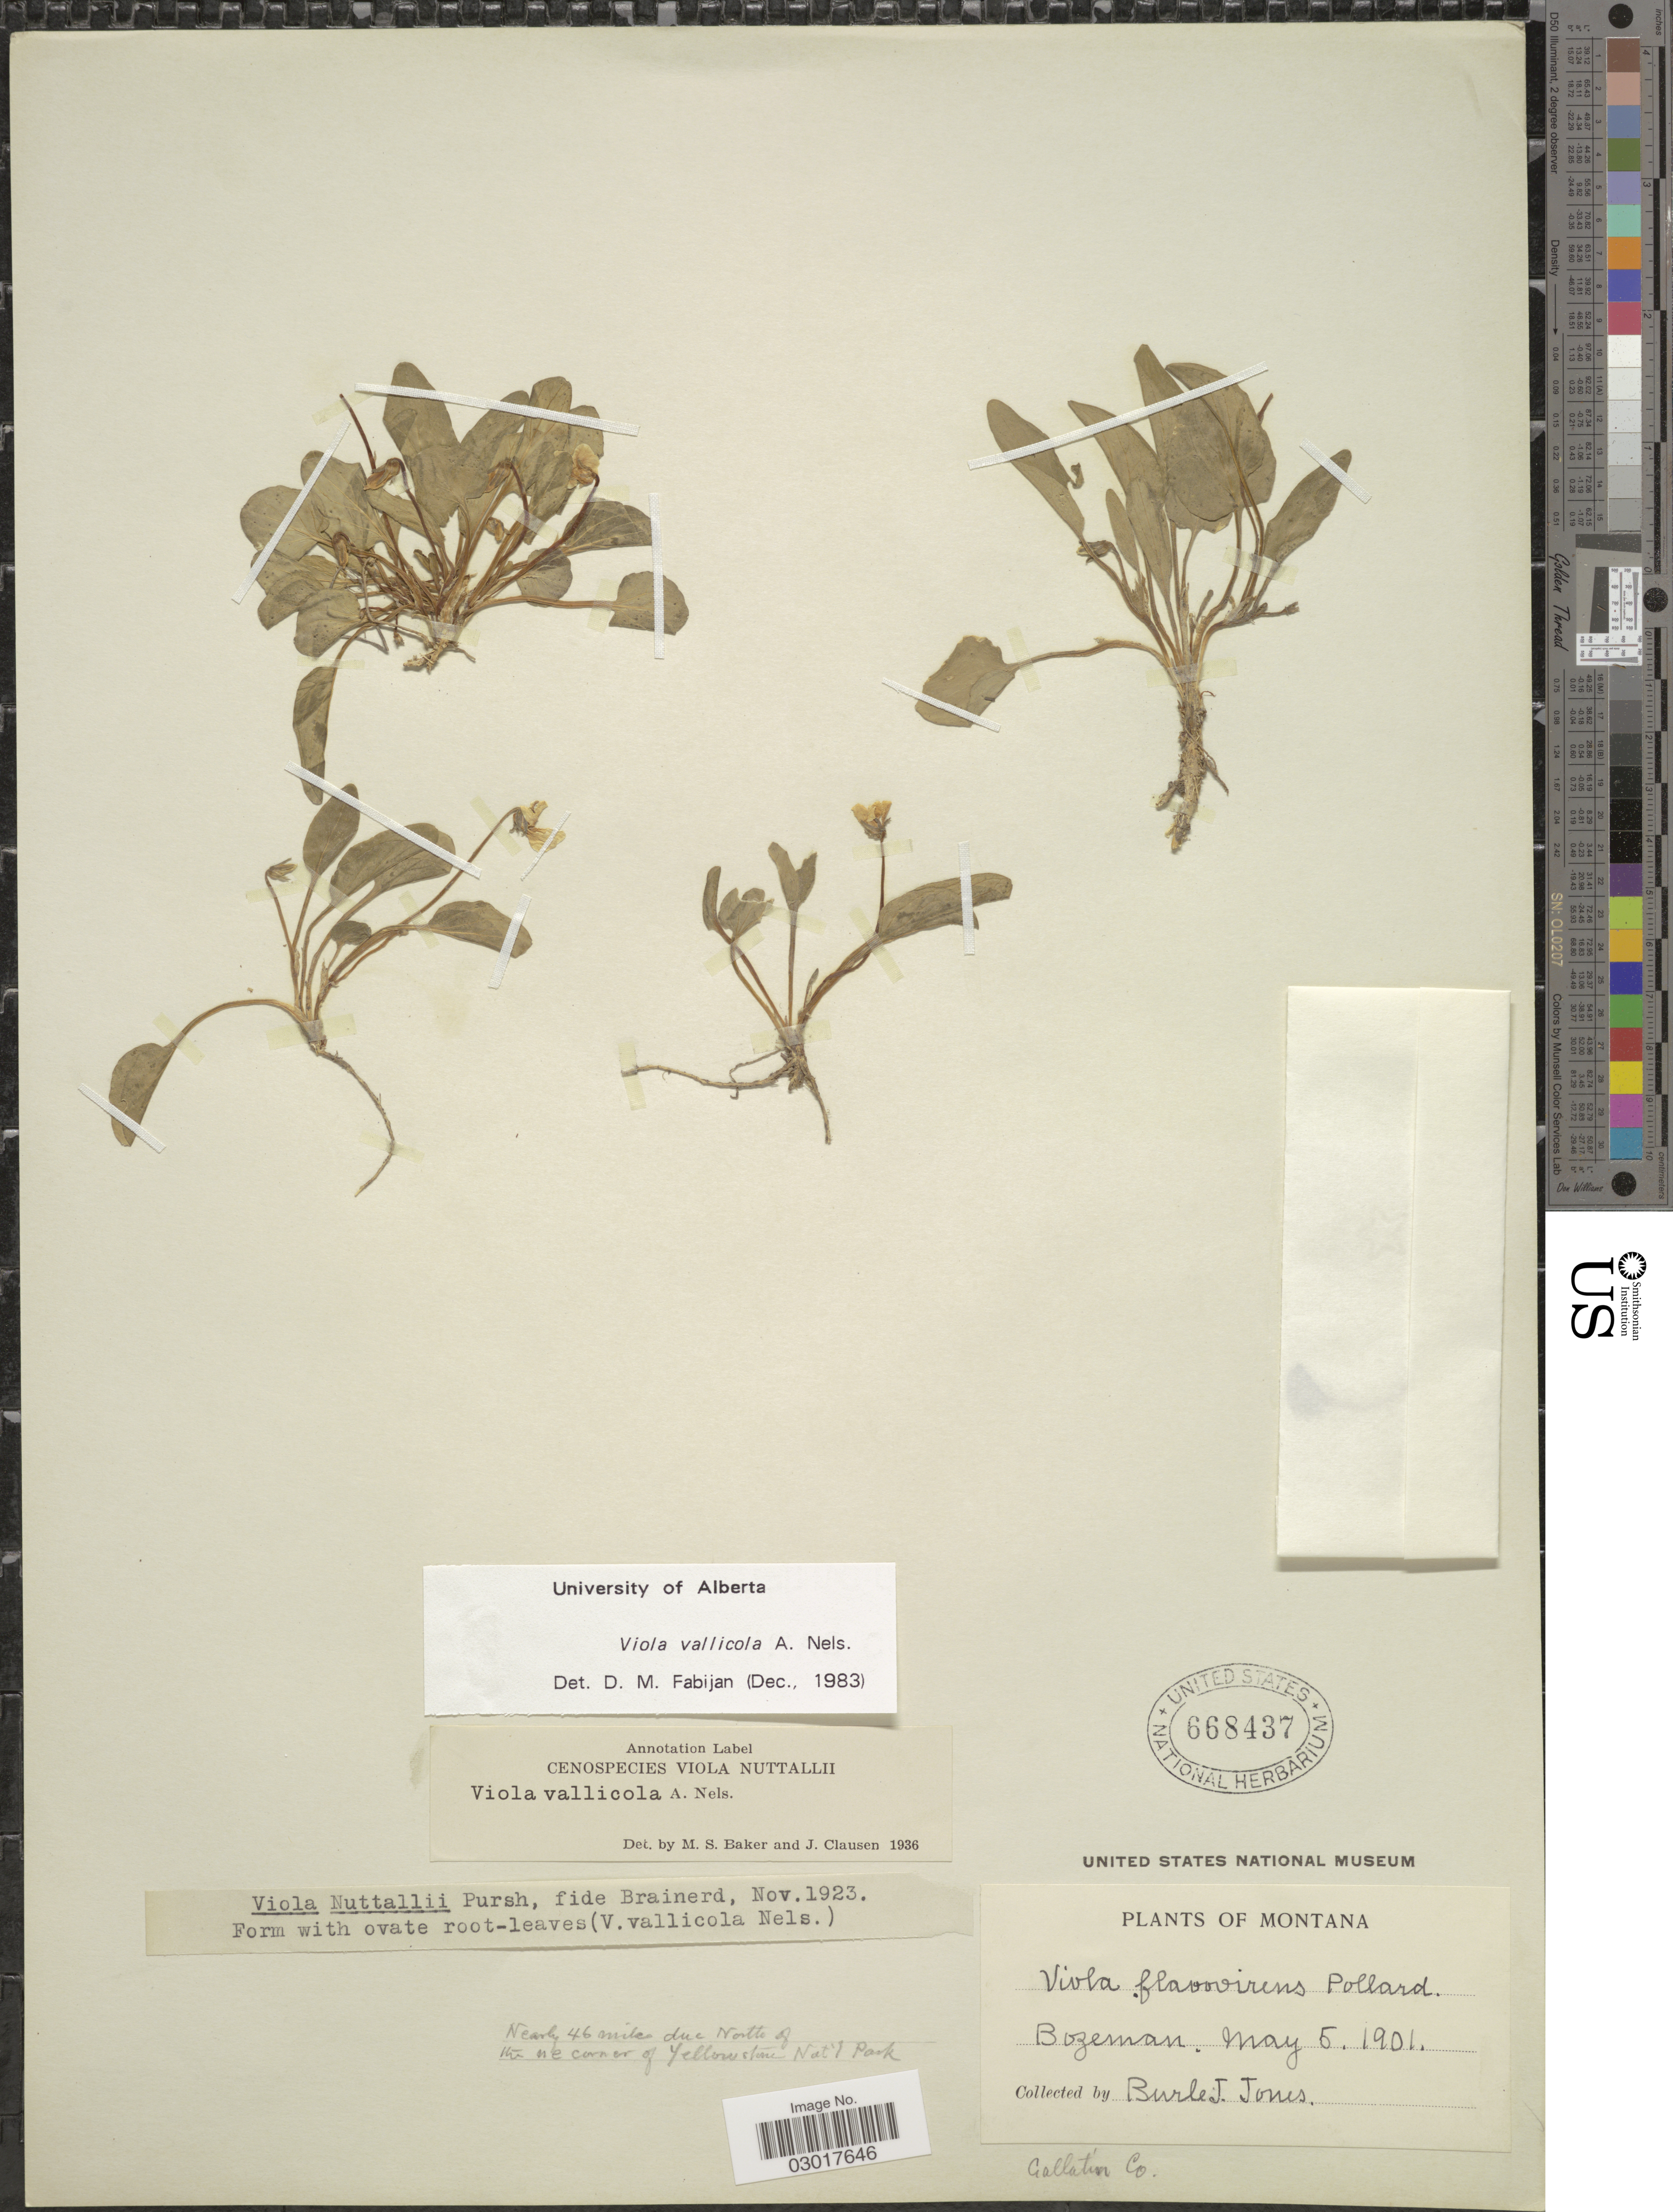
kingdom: Plantae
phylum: Tracheophyta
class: Magnoliopsida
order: Malpighiales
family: Violaceae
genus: Viola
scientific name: Viola vallicola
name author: A. Nelson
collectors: B. Jones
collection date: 1901-05-05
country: United States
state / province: Montana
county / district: Gallatin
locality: Bozeman. Nearly 46 miles due N of the NE corner of Yellowstone Nat'l Park.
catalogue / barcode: US 668437